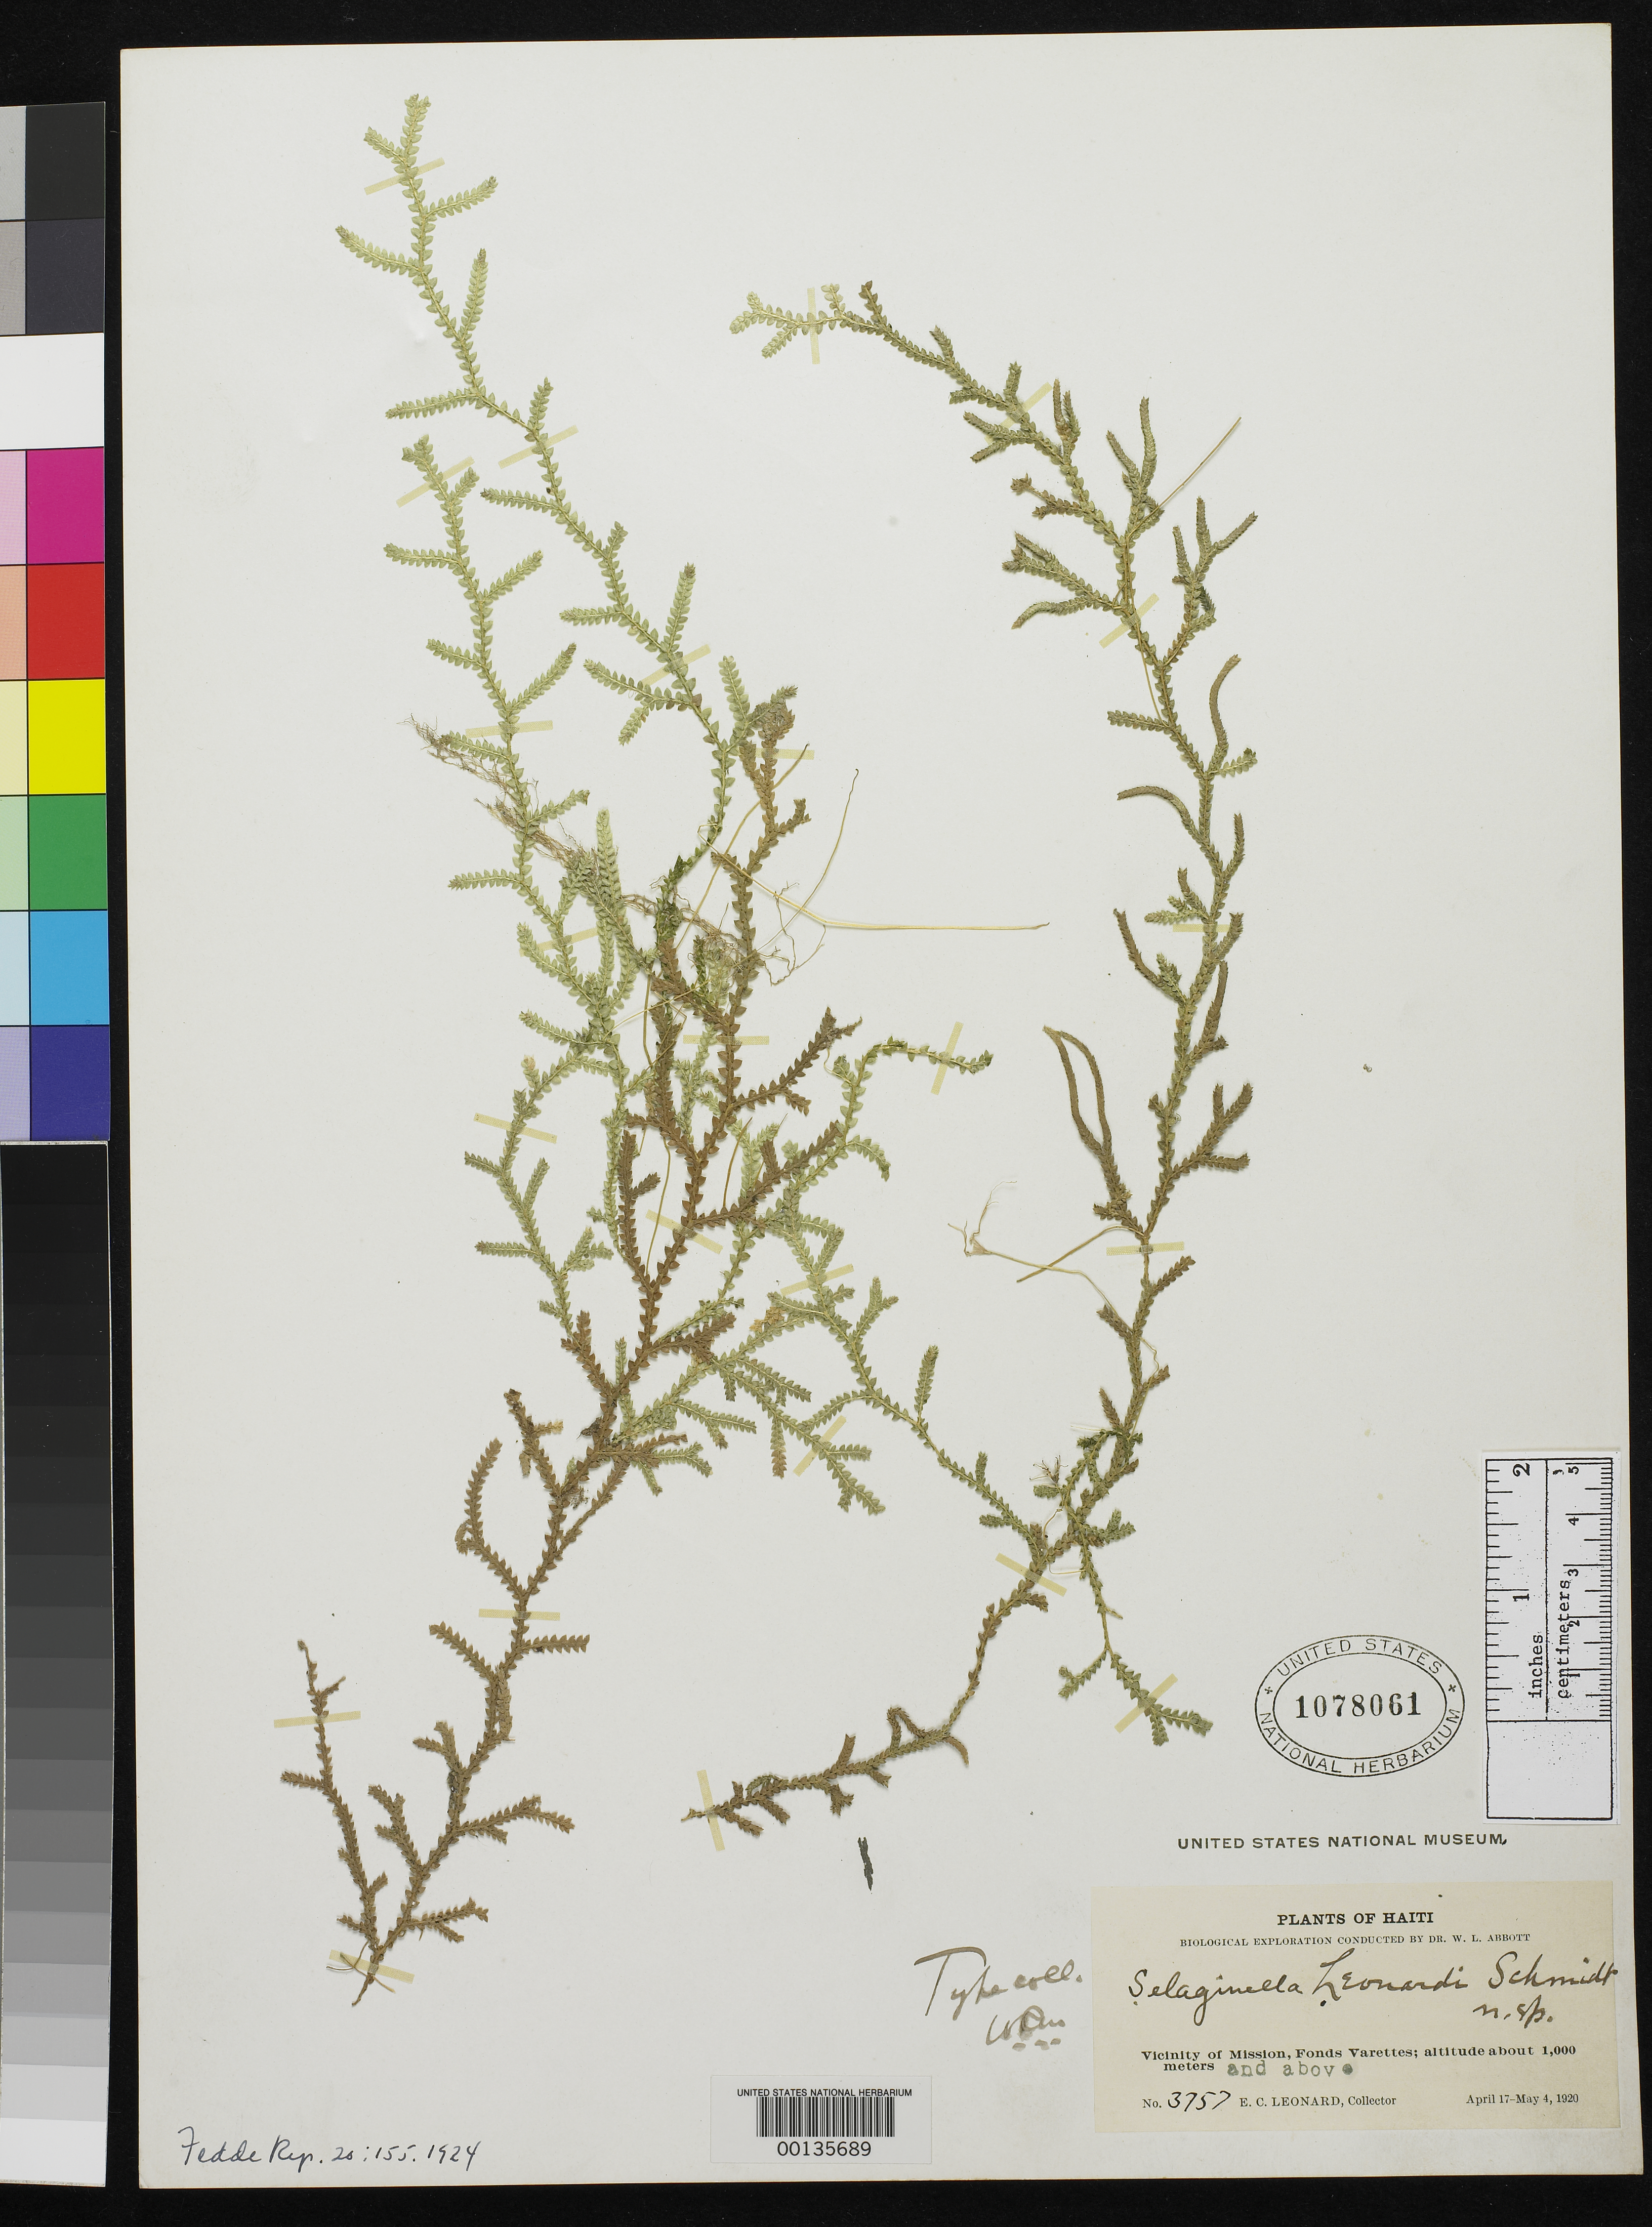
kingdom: Plantae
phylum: Tracheophyta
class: Lycopodiopsida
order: Selaginellales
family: Selaginellaceae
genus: Selaginella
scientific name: Selaginella leonardii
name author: J.J.H. Schmidt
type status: Isotype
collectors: E. C. Leonard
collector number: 3757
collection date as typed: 17 Apr 1920 to 4 May 1920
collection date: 1920-04-17/1920-05-04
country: Haiti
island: Hispaniola Island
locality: Vicinity of Mission, Fonds Varettes.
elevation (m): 1000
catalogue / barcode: US 1078061